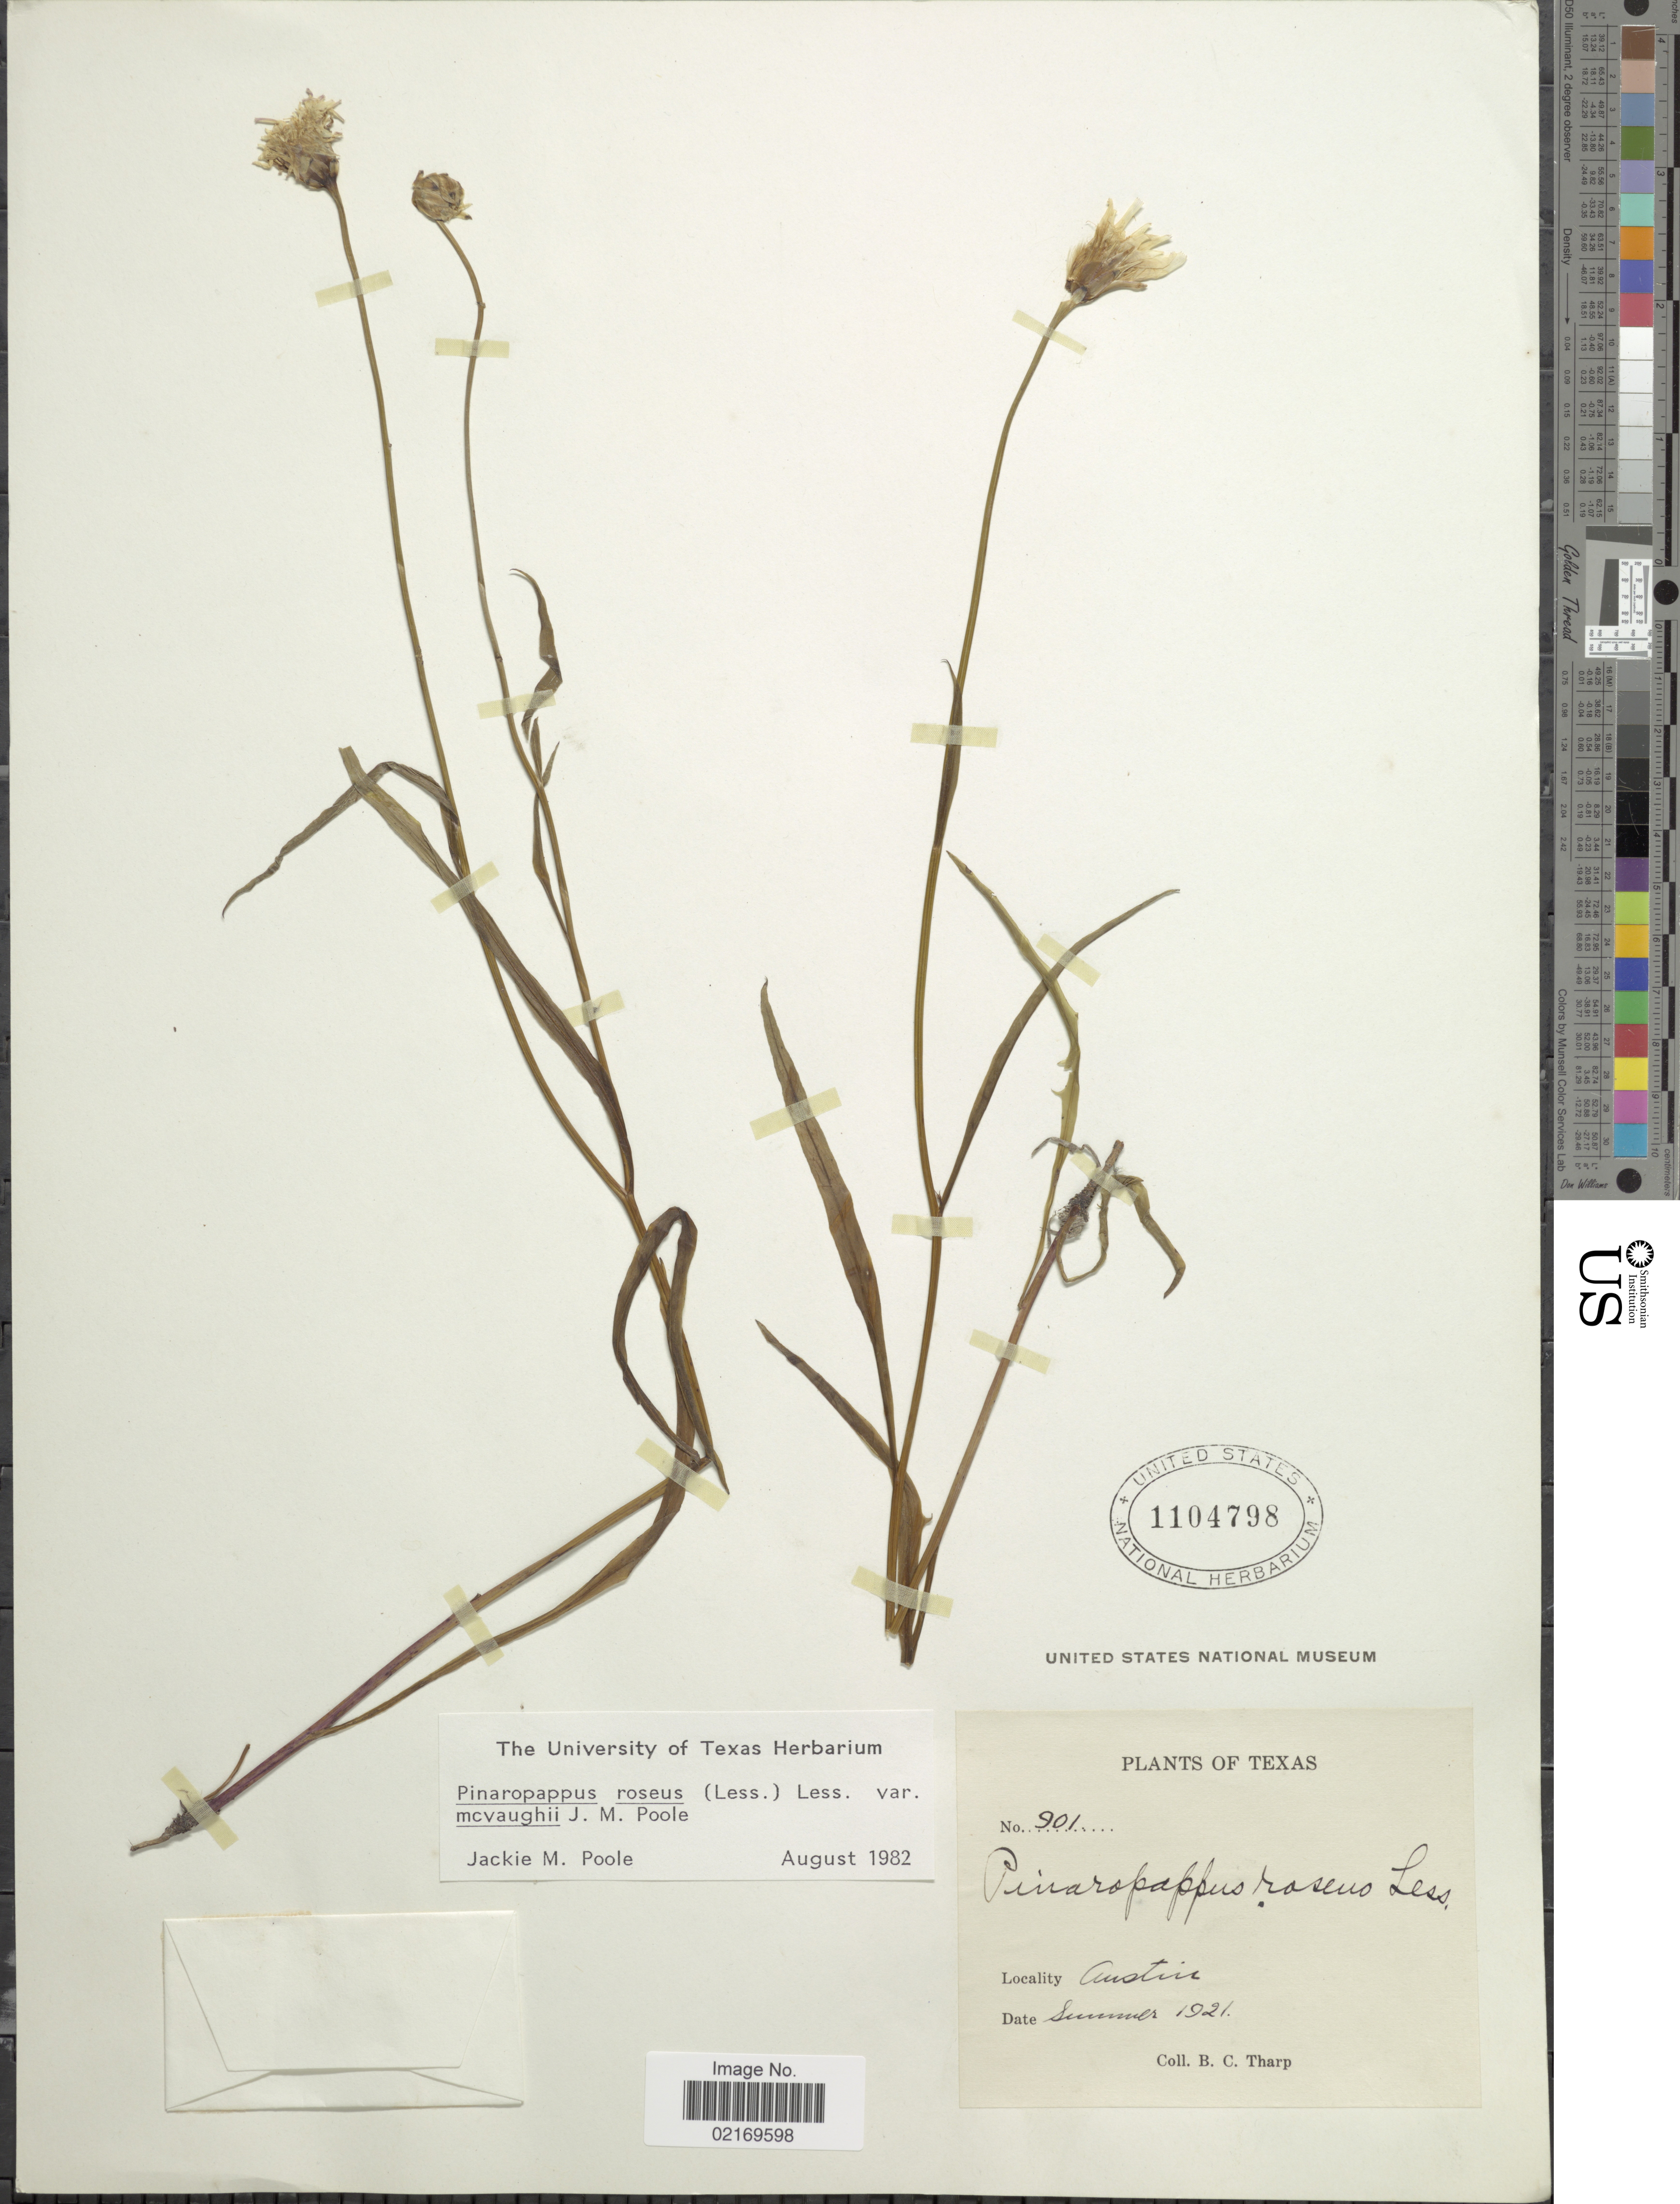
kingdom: Plantae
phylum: Tracheophyta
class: Magnoliopsida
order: Asterales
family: Asteraceae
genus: Pinaropappus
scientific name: Pinaropappus roseus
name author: Less.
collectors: B. C. Tharp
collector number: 901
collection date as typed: summer 1921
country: United States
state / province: Texas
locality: Austin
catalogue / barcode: US 1104798